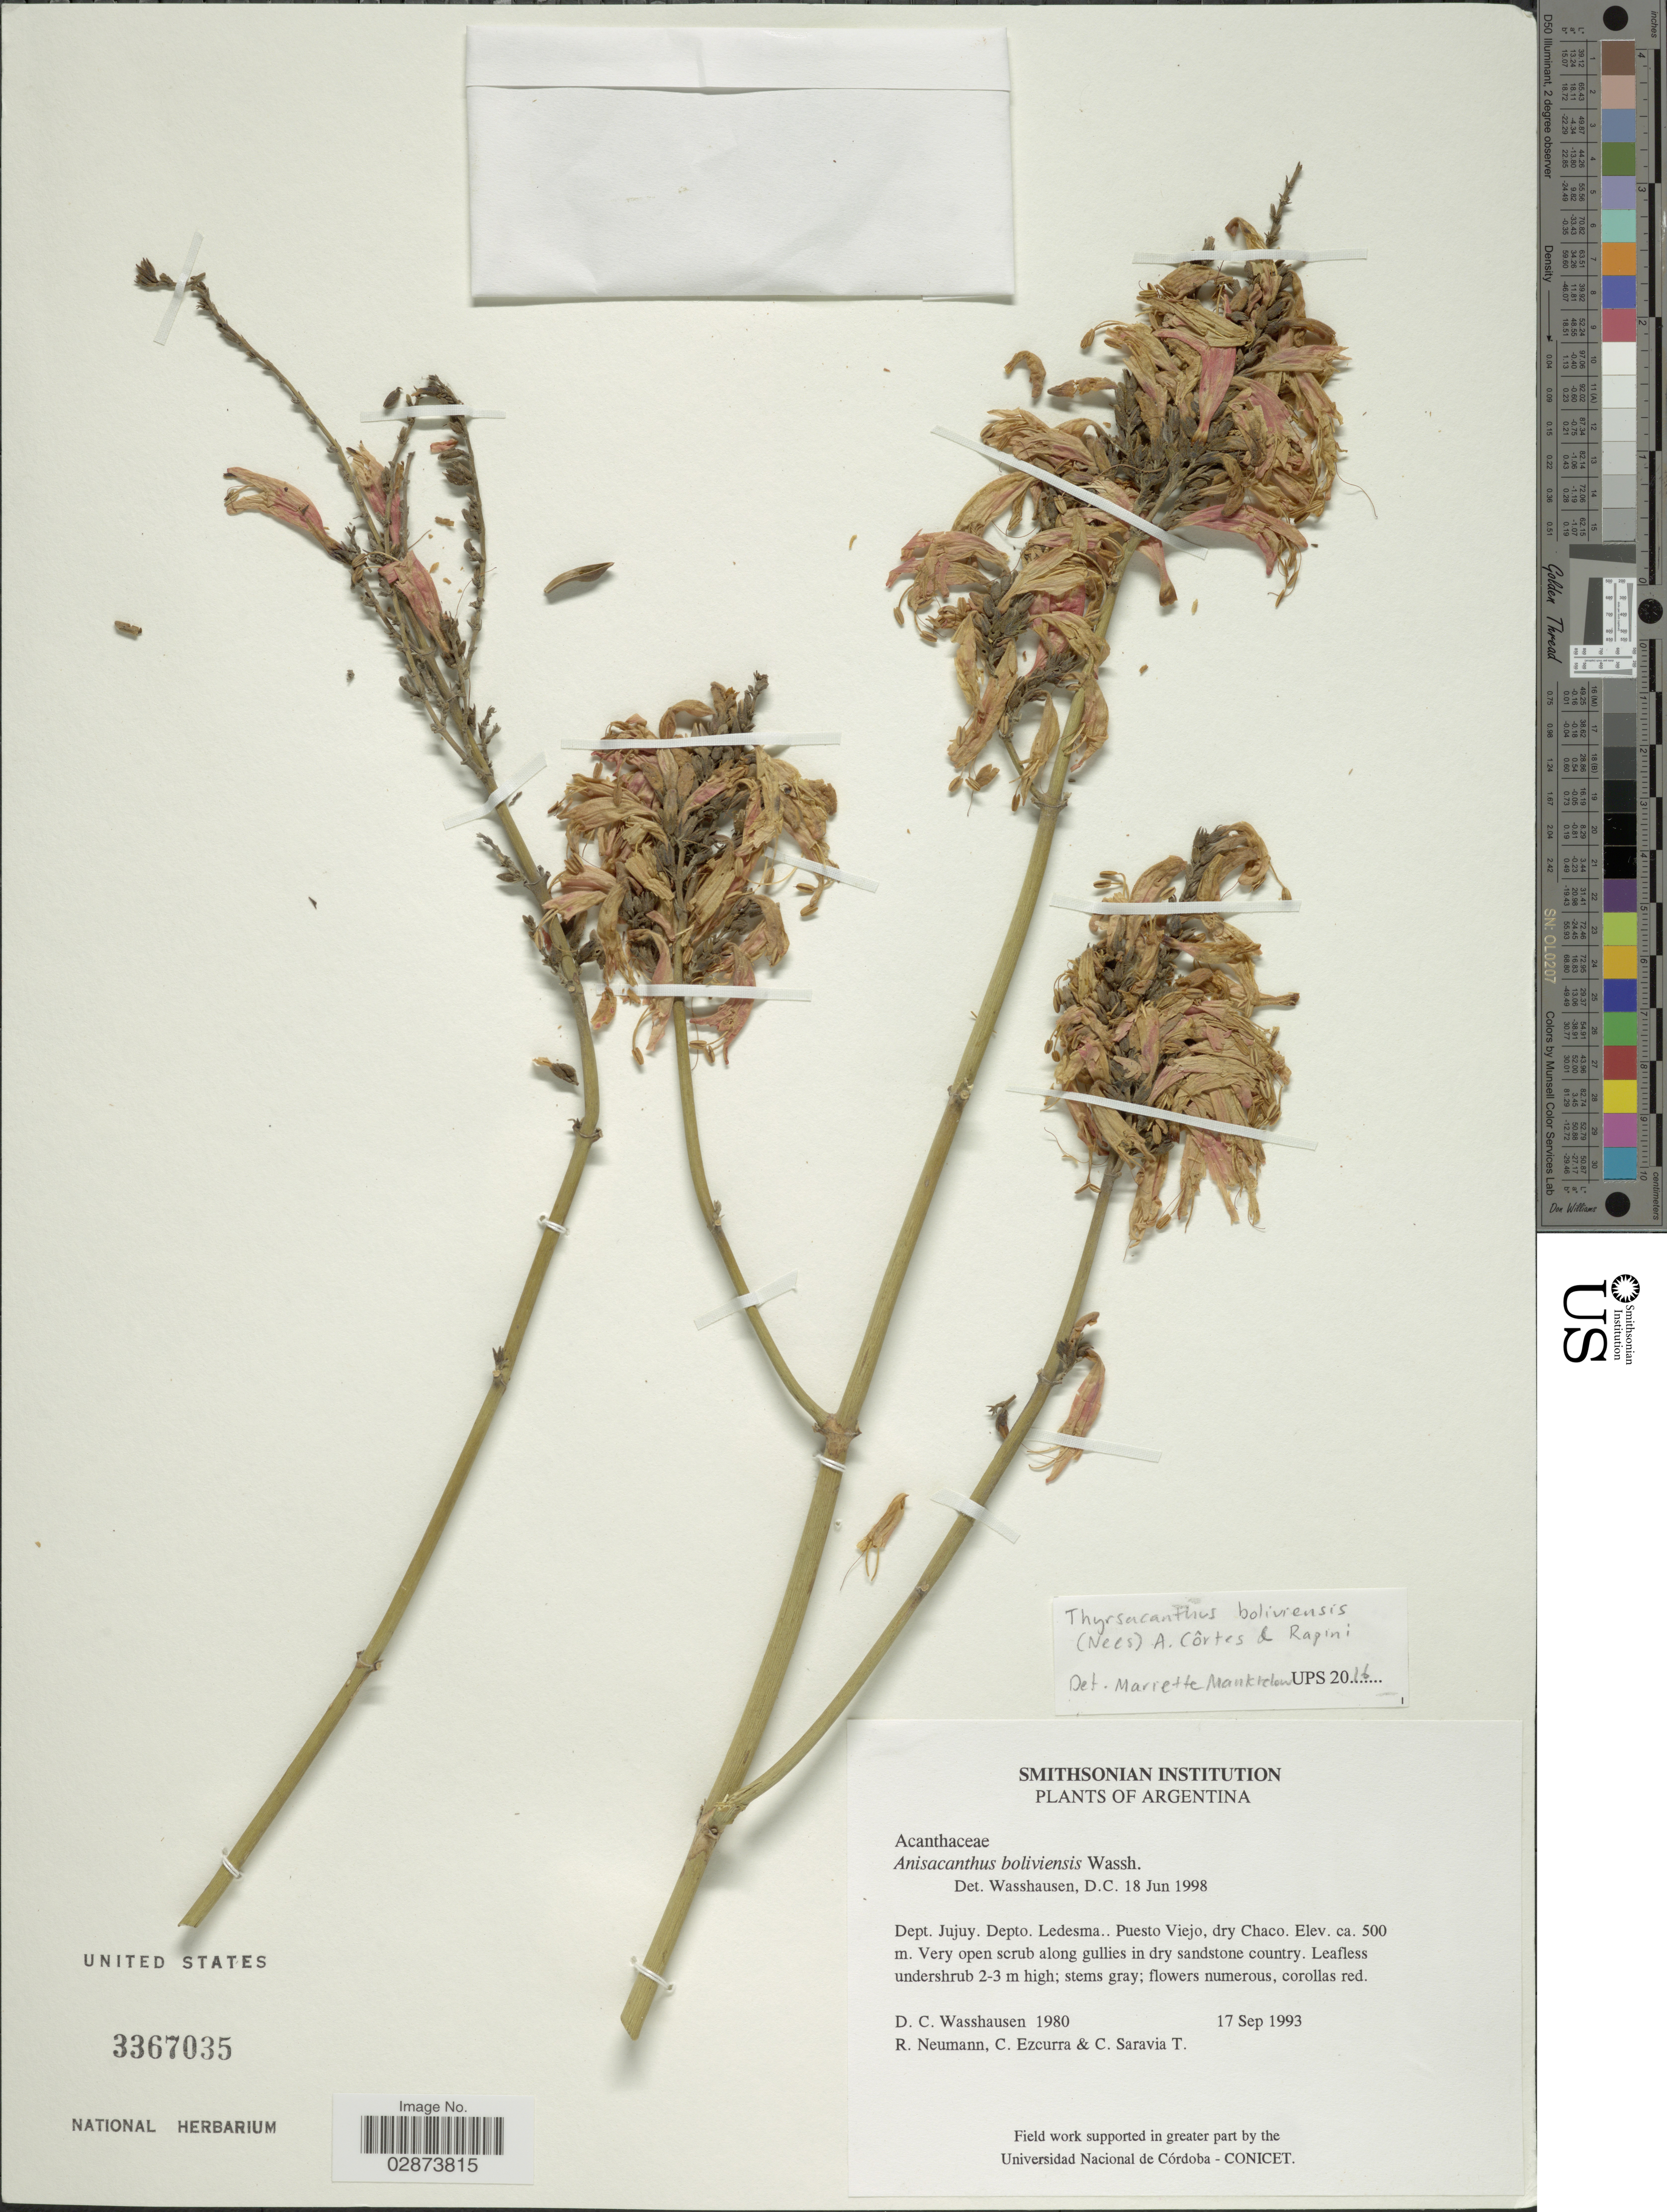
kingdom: Plantae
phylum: Tracheophyta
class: Magnoliopsida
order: Lamiales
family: Acanthaceae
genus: Thyrsacanthus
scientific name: Thyrsacanthus boliviensis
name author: (Nees) A.L.A. Côrtes & Rapini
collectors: D. C. Wasshausen, R. Neumann, C. Ezcurra & C. Saravia T.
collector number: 1980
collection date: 1993-09-17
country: Argentina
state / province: Jujuy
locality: Dept. Jujuy. Depto. Ledesma..Puesto Viejo, dry Chaco.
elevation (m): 500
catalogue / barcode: US 3367035